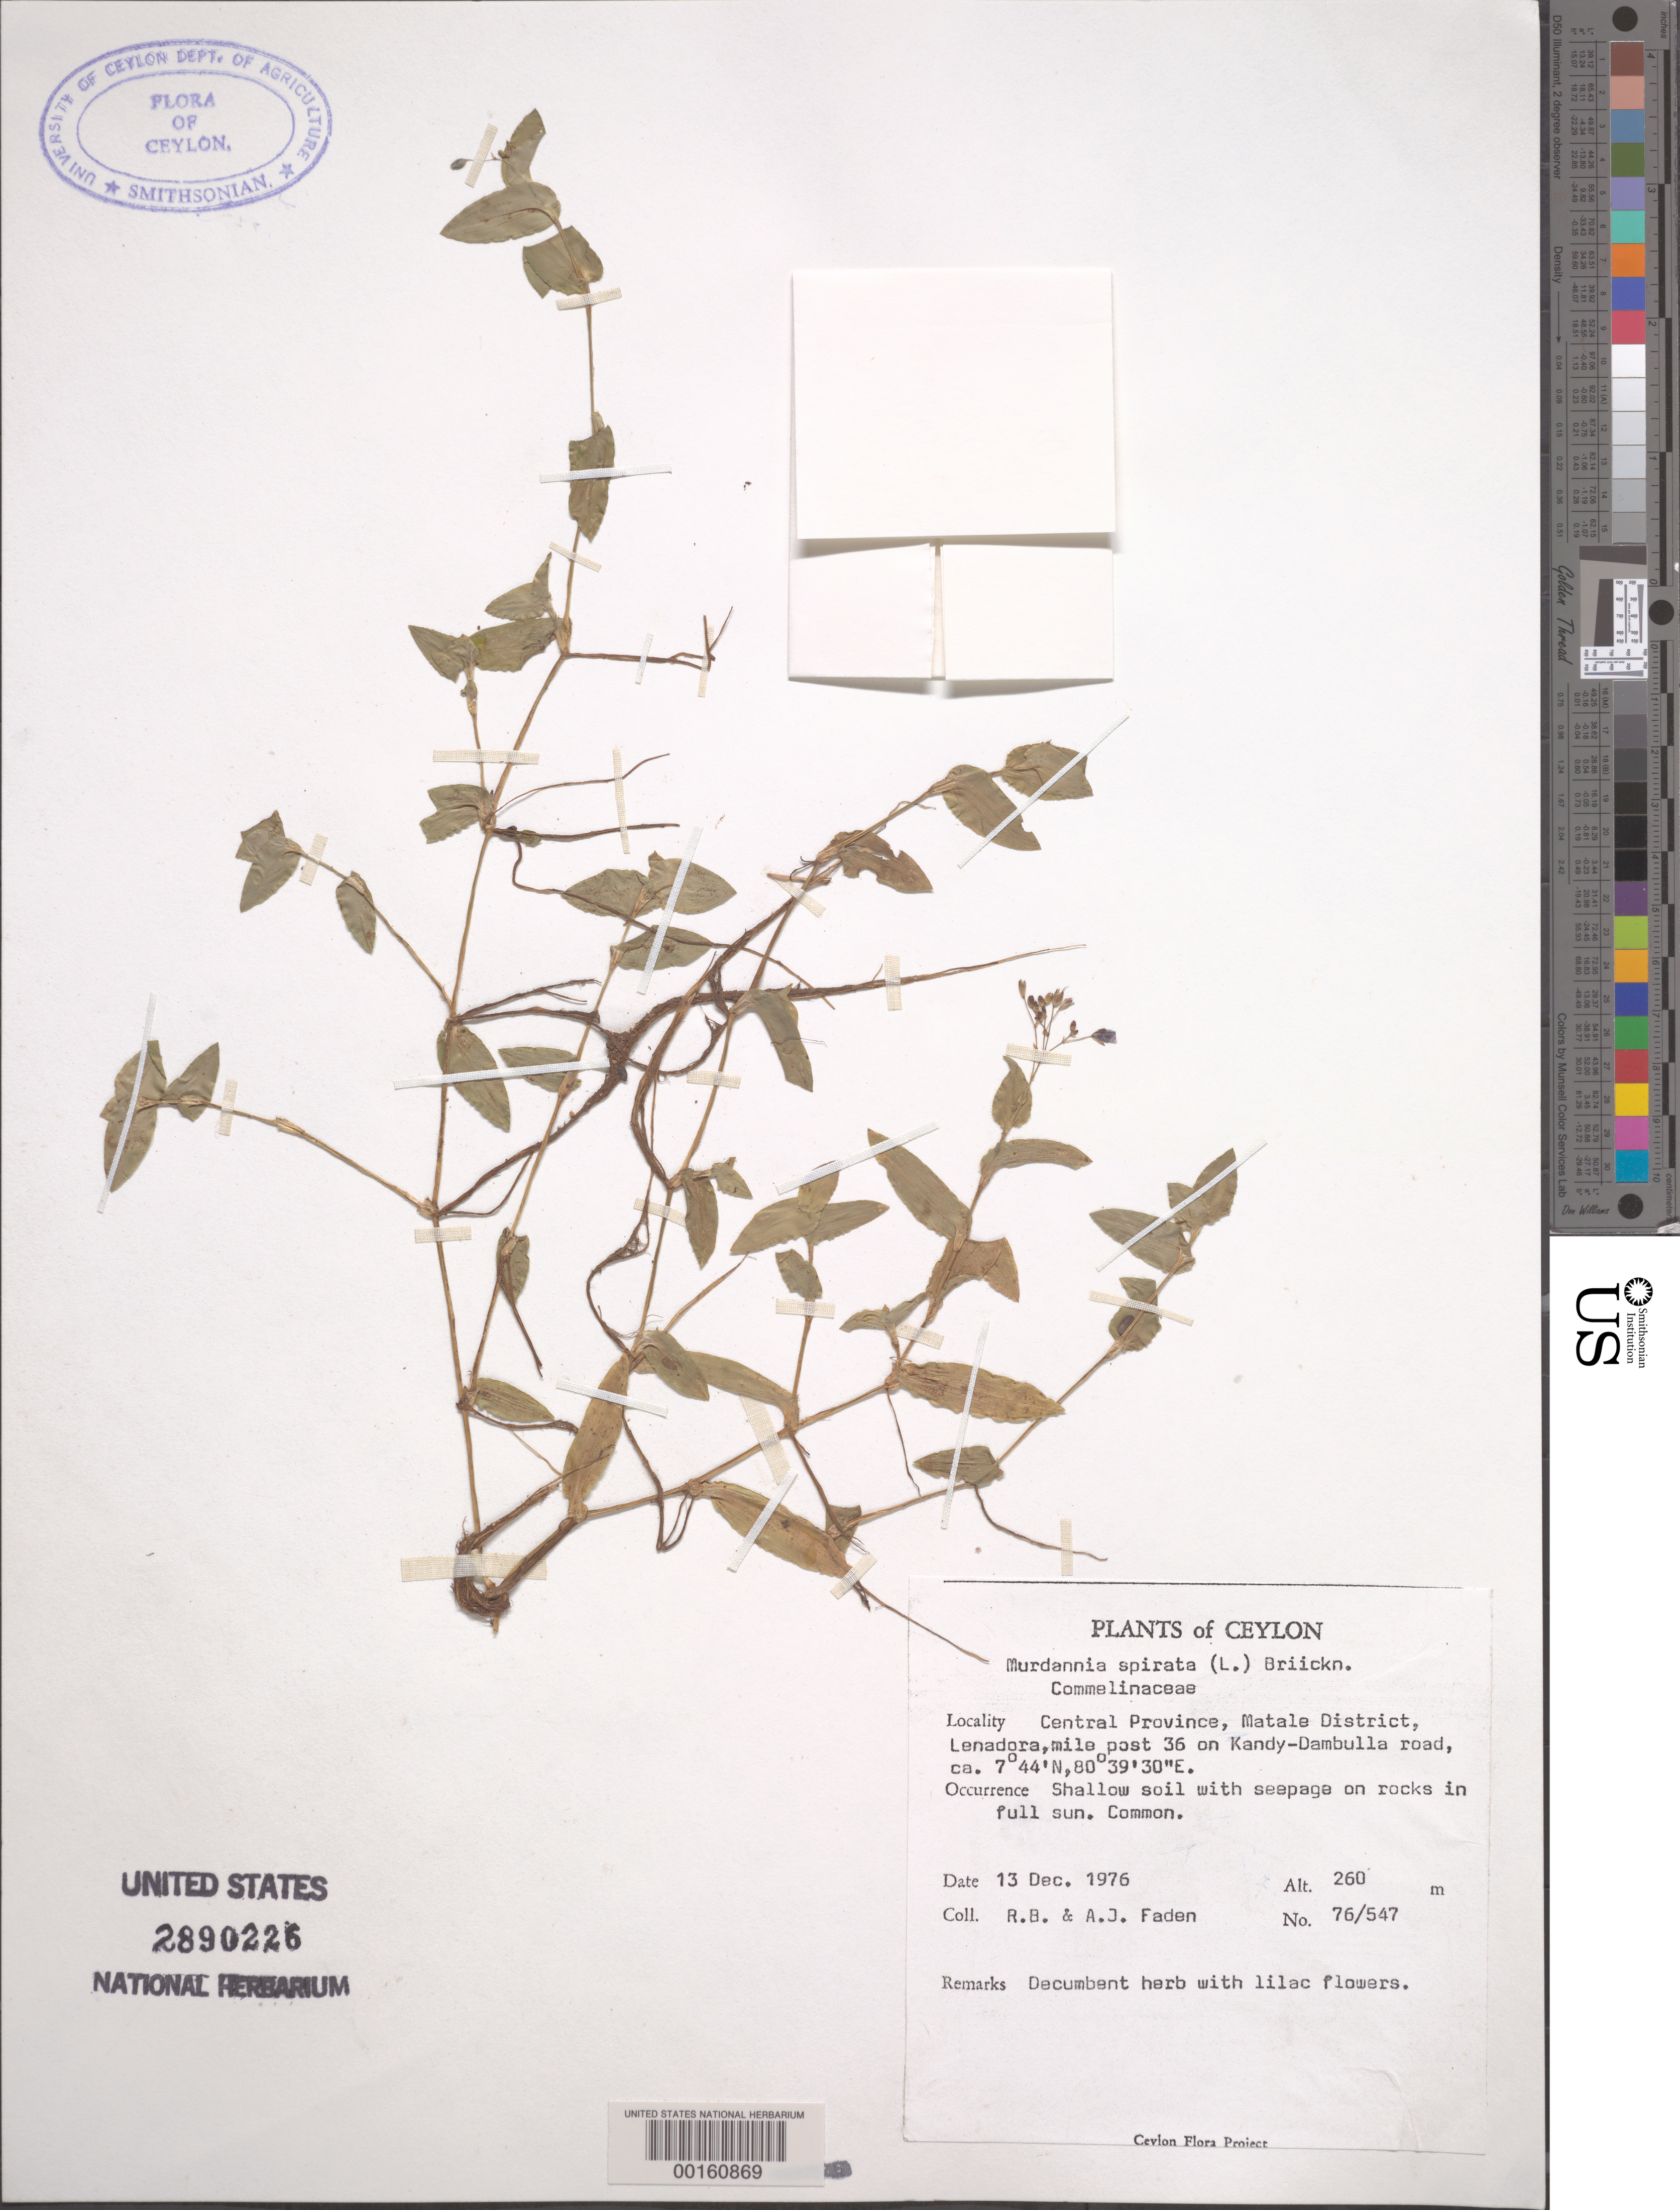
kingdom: Plantae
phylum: Tracheophyta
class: Liliopsida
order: Commelinales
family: Commelinaceae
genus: Murdannia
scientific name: Murdannia spirata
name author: (L.) G. Brückn.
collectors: R. B. Faden & A. J. Faden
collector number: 76/547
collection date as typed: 13 Dec 1976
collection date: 1976-12-13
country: Sri Lanka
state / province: Central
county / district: Matale Dist.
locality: Lenadora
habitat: Shallow soil over rock, full sun; seepage area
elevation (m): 260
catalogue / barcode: US 2890226